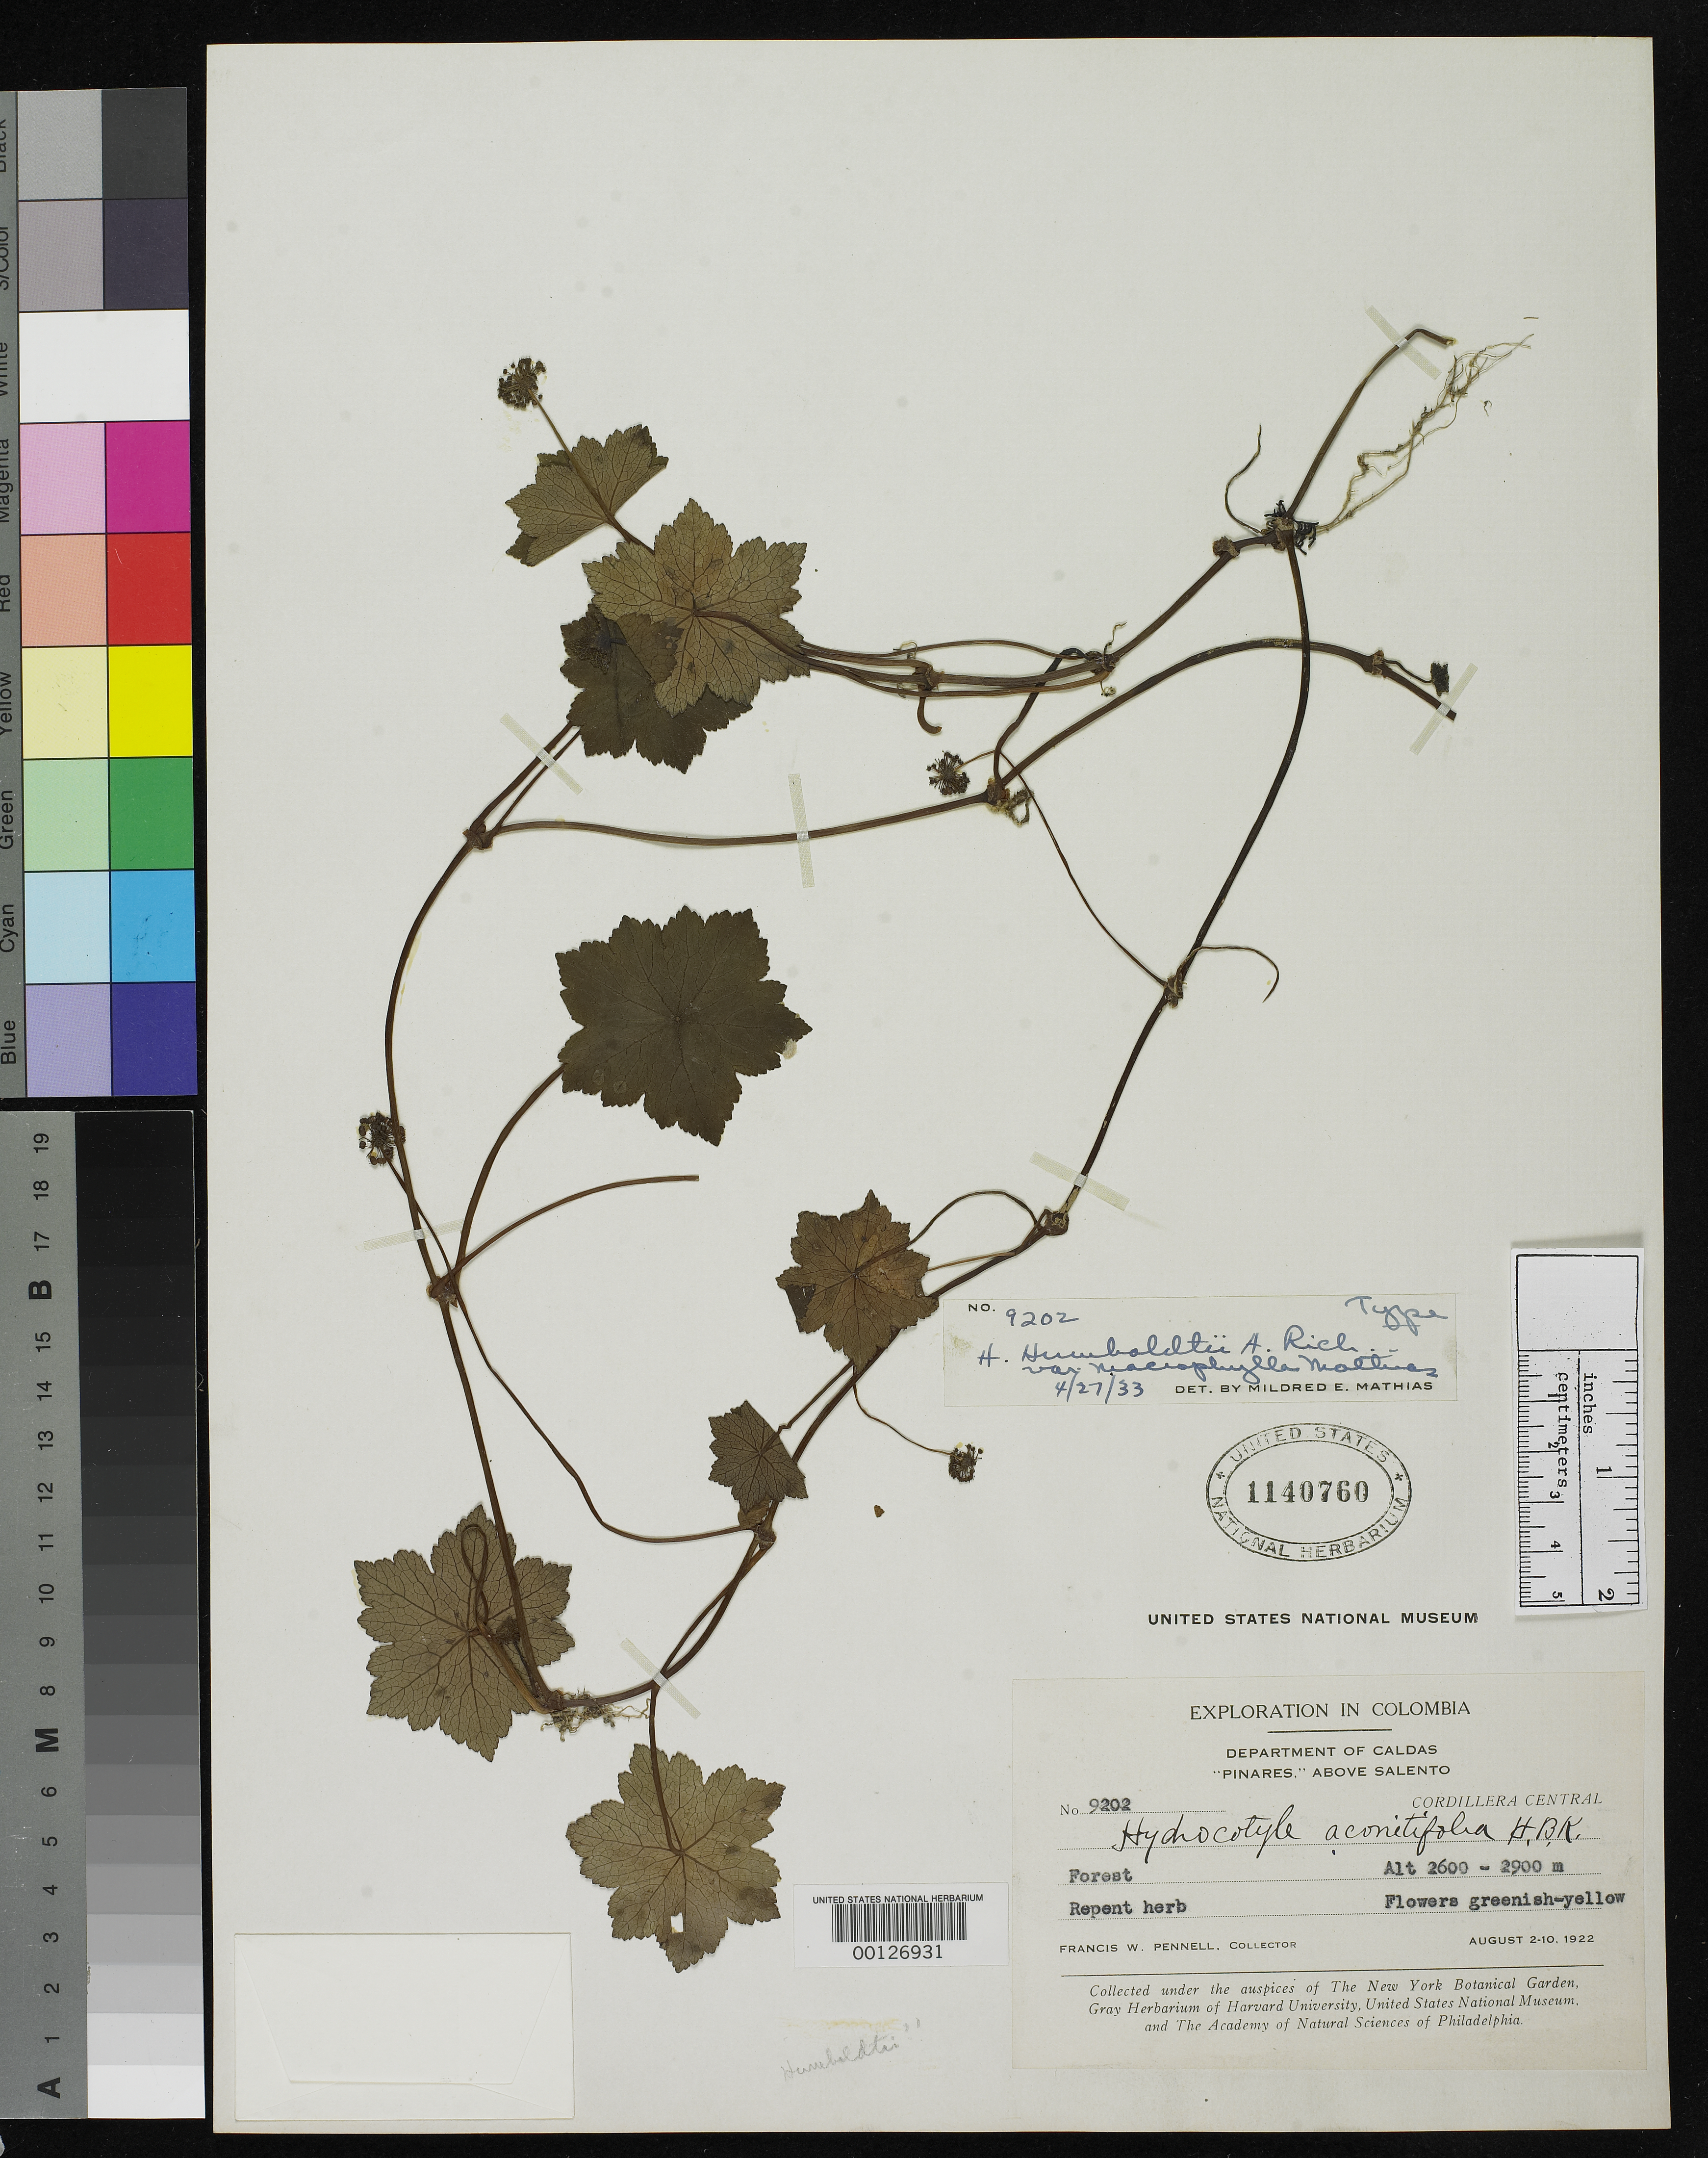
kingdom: Plantae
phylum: Tracheophyta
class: Magnoliopsida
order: Apiales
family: Araliaceae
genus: Hydrocotyle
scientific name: Hydrocotyle humboldtii var. macrophylla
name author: Mathias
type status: Holotype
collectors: F. W. Pennell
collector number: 9202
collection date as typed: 02 Aug 1922 to 10 Aug 1922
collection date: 1922-08-02/1922-08-10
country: Colombia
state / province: Caldas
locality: "Pinares" above Salento.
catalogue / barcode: US 1140760